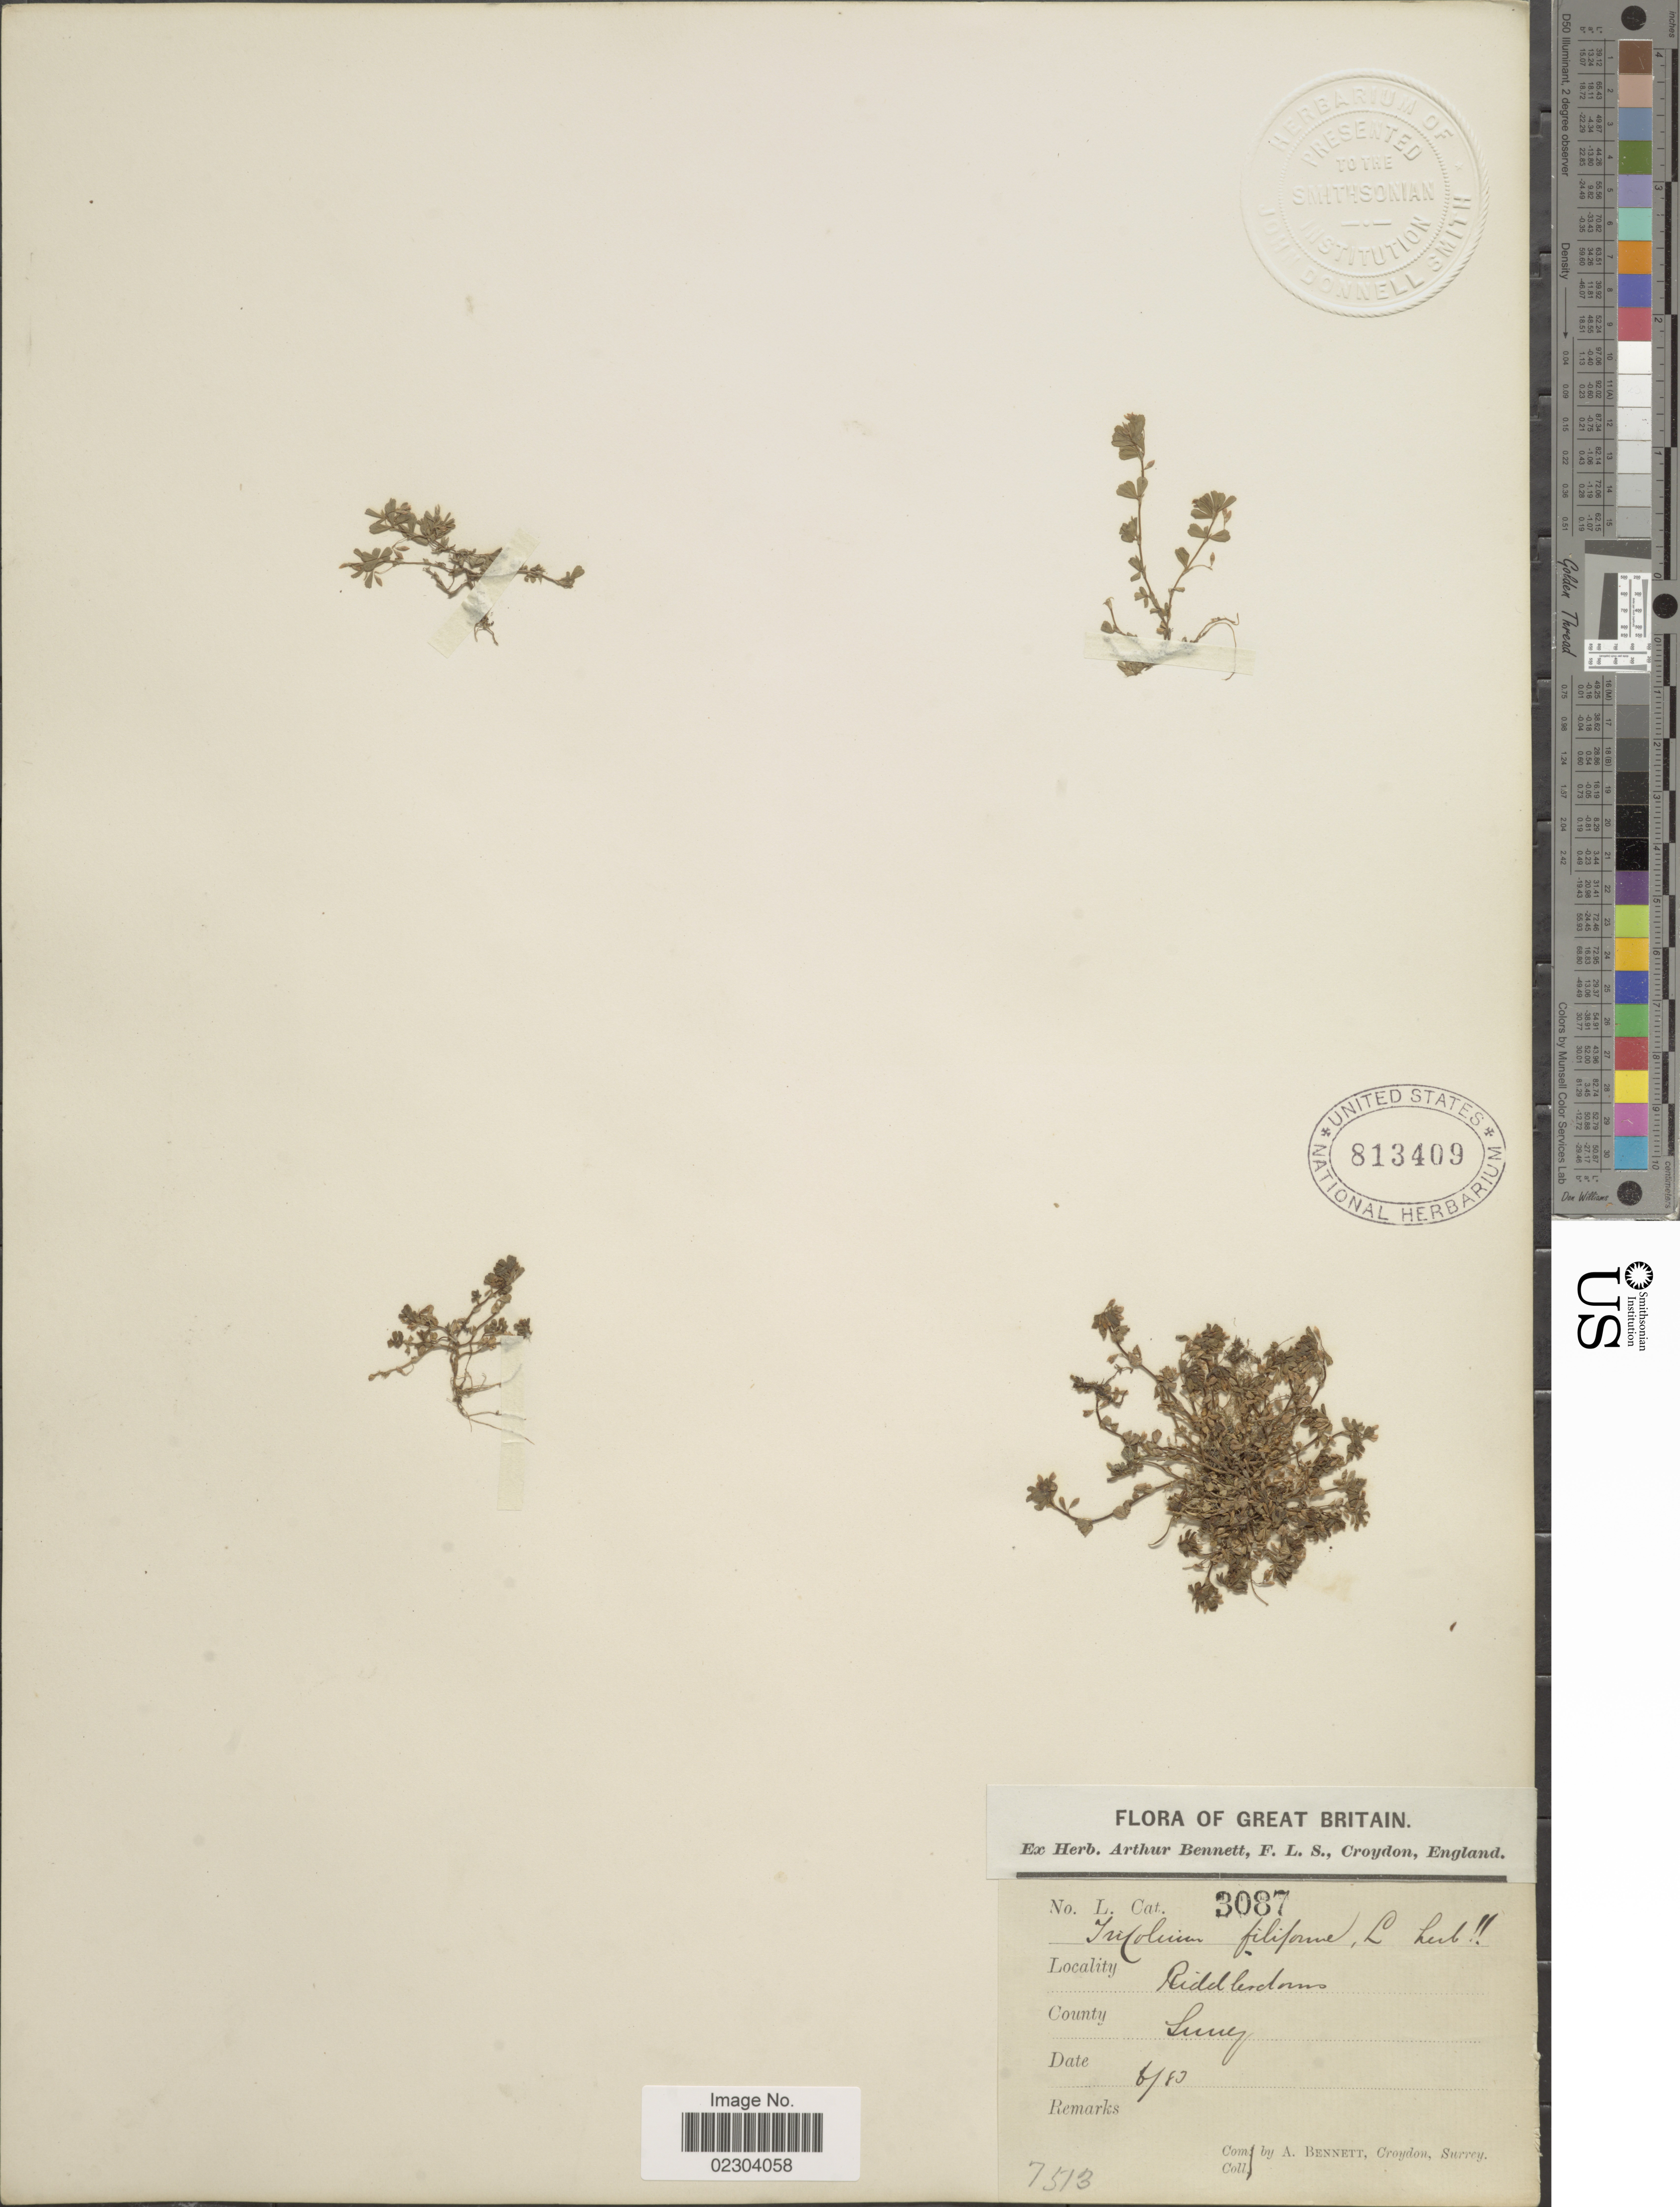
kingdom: Plantae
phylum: Tracheophyta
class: Magnoliopsida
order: Fabales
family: Fabaceae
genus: Trifolium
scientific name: Trifolium filiforme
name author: L.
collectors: A. Bennett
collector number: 3087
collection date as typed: Transcribed d/m/y: /6/83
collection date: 1883-06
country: United Kingdom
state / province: England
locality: Riddledown County Surrey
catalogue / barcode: US 813409